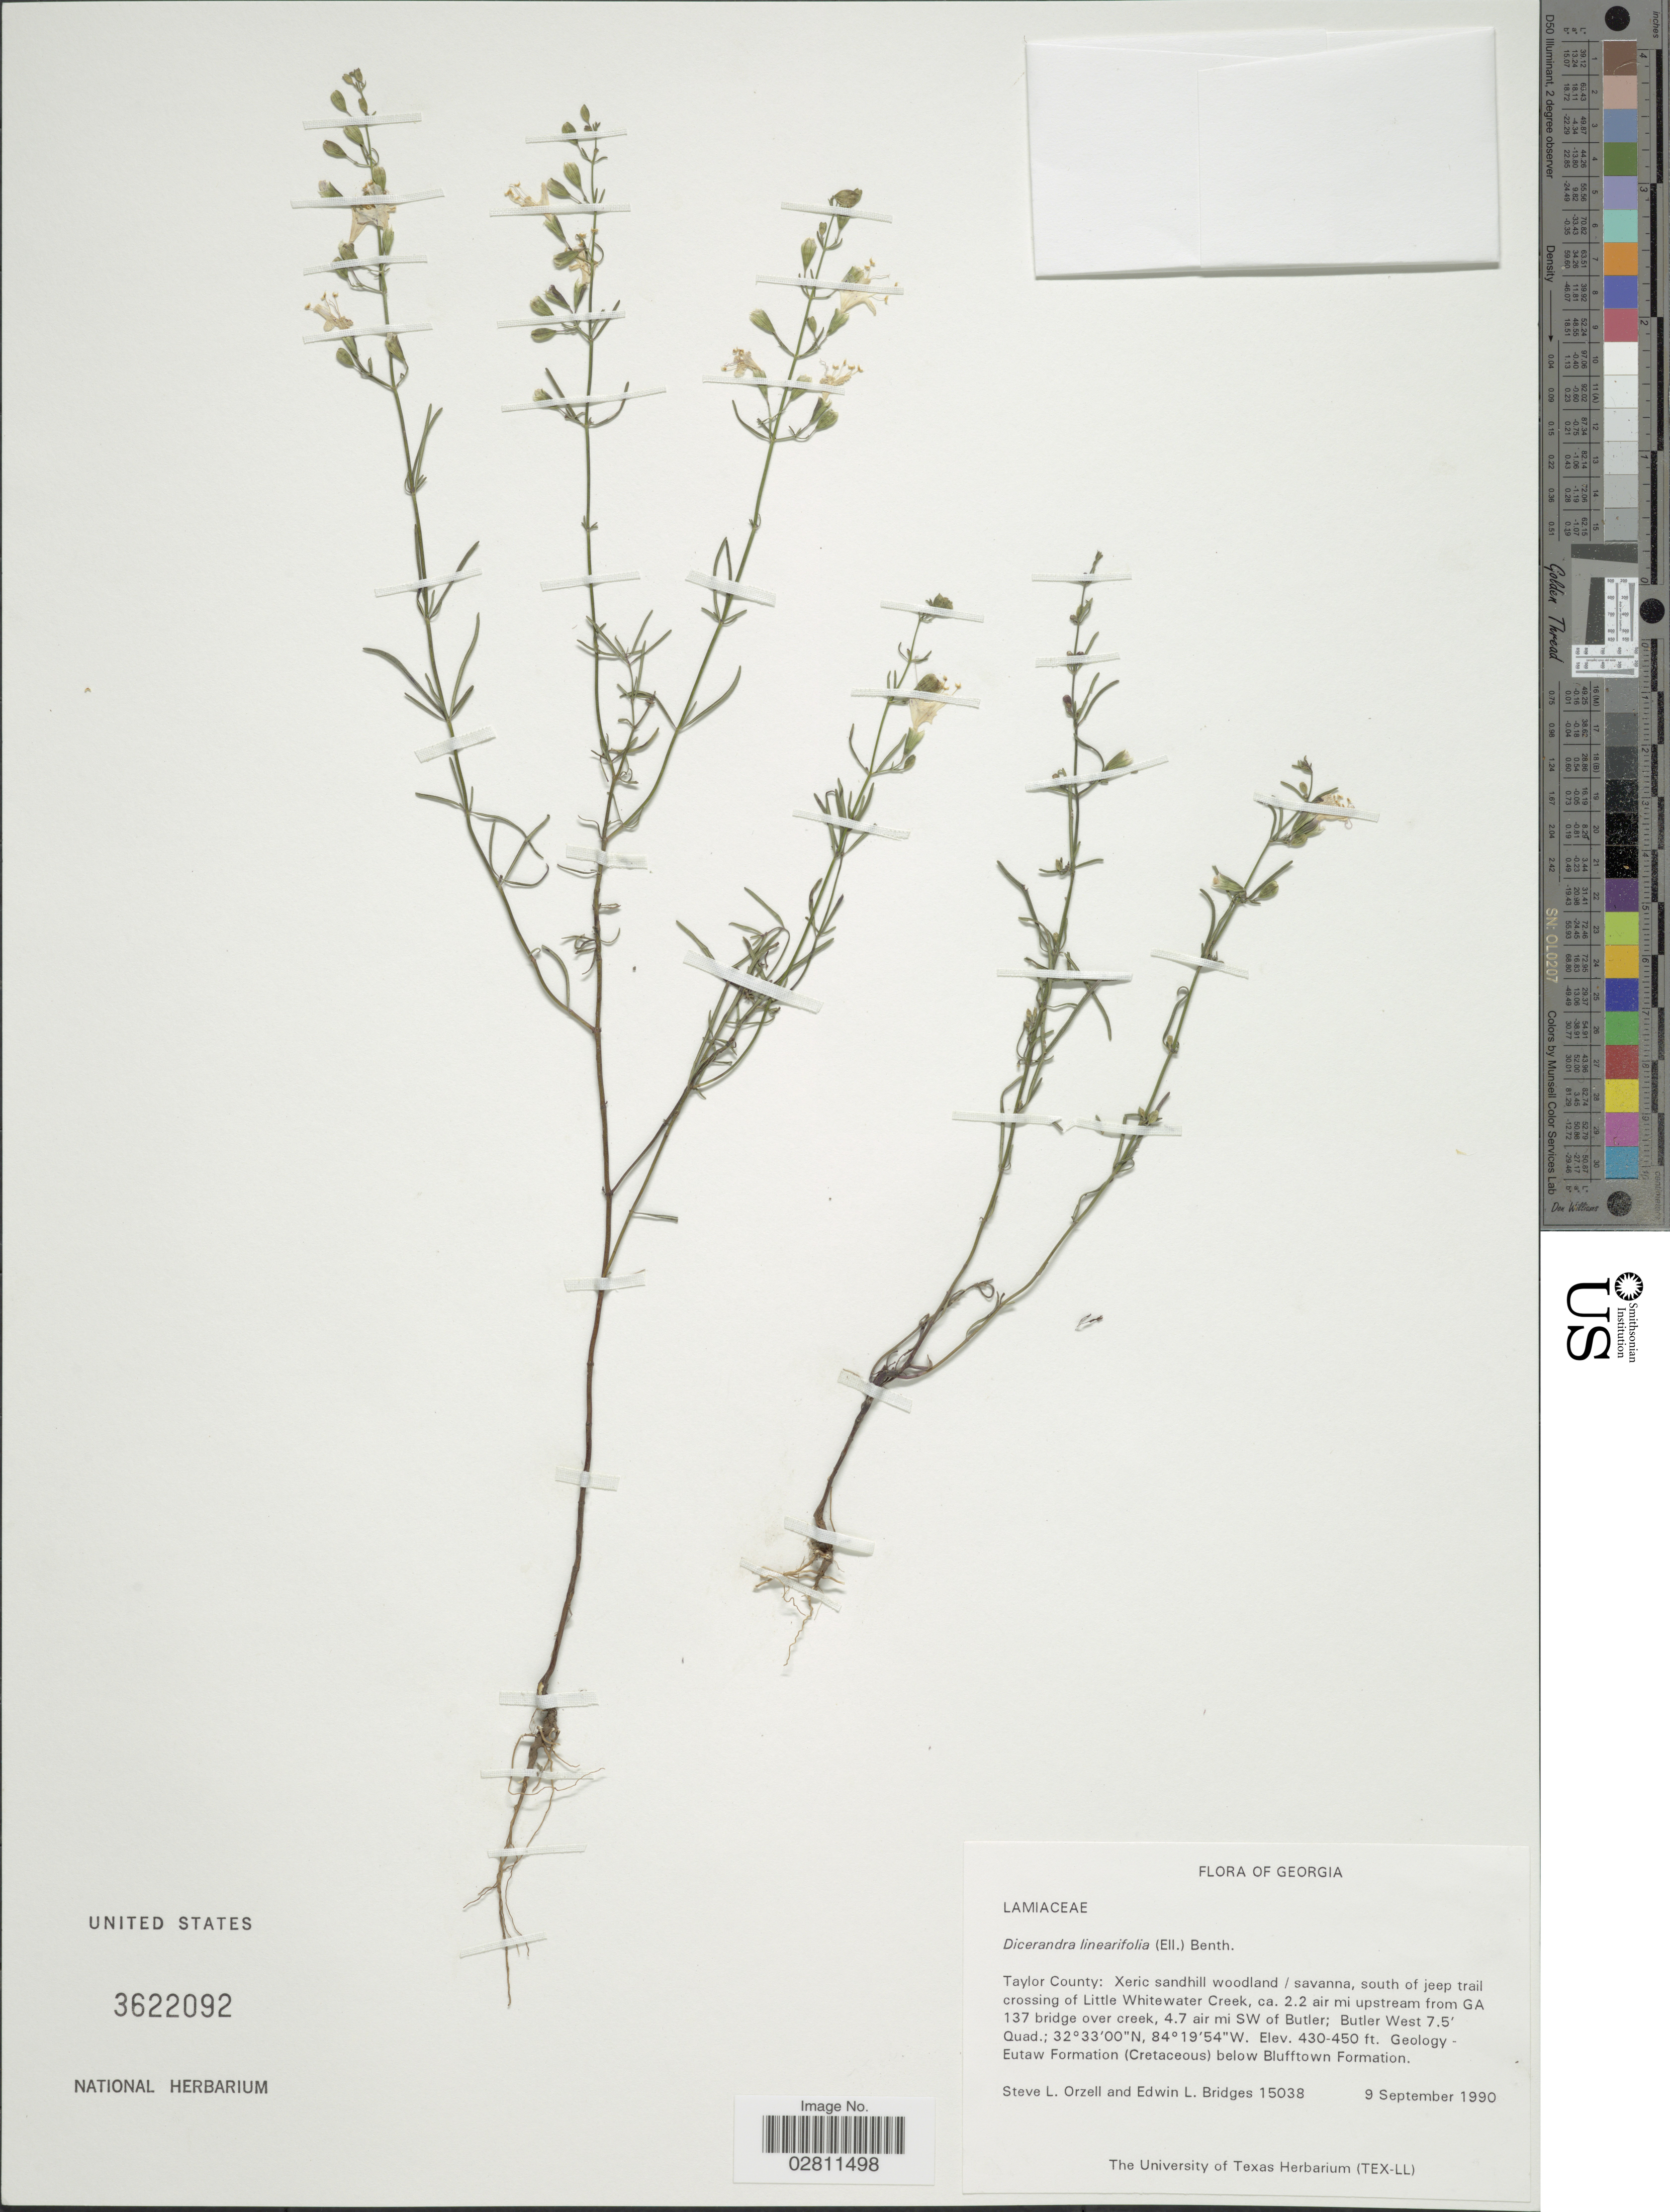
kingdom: Plantae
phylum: Tracheophyta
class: Magnoliopsida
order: Lamiales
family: Lamiaceae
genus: Dicerandra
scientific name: Dicerandra densiflora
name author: Benth.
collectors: S. Orzell & E. Bridges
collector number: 15038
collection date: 1990-09-09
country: United States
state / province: Georgia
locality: Taylor County: Xeric sandhill woodland/savanna, south of jeep trail crossing of Little Whitewater Creek, ca. 2.2 air mi upstream from GA 137 bridge over creek, 4.7 air mi SW of Butler; Butler West 7.5' Quad.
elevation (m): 131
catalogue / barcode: US 3622092